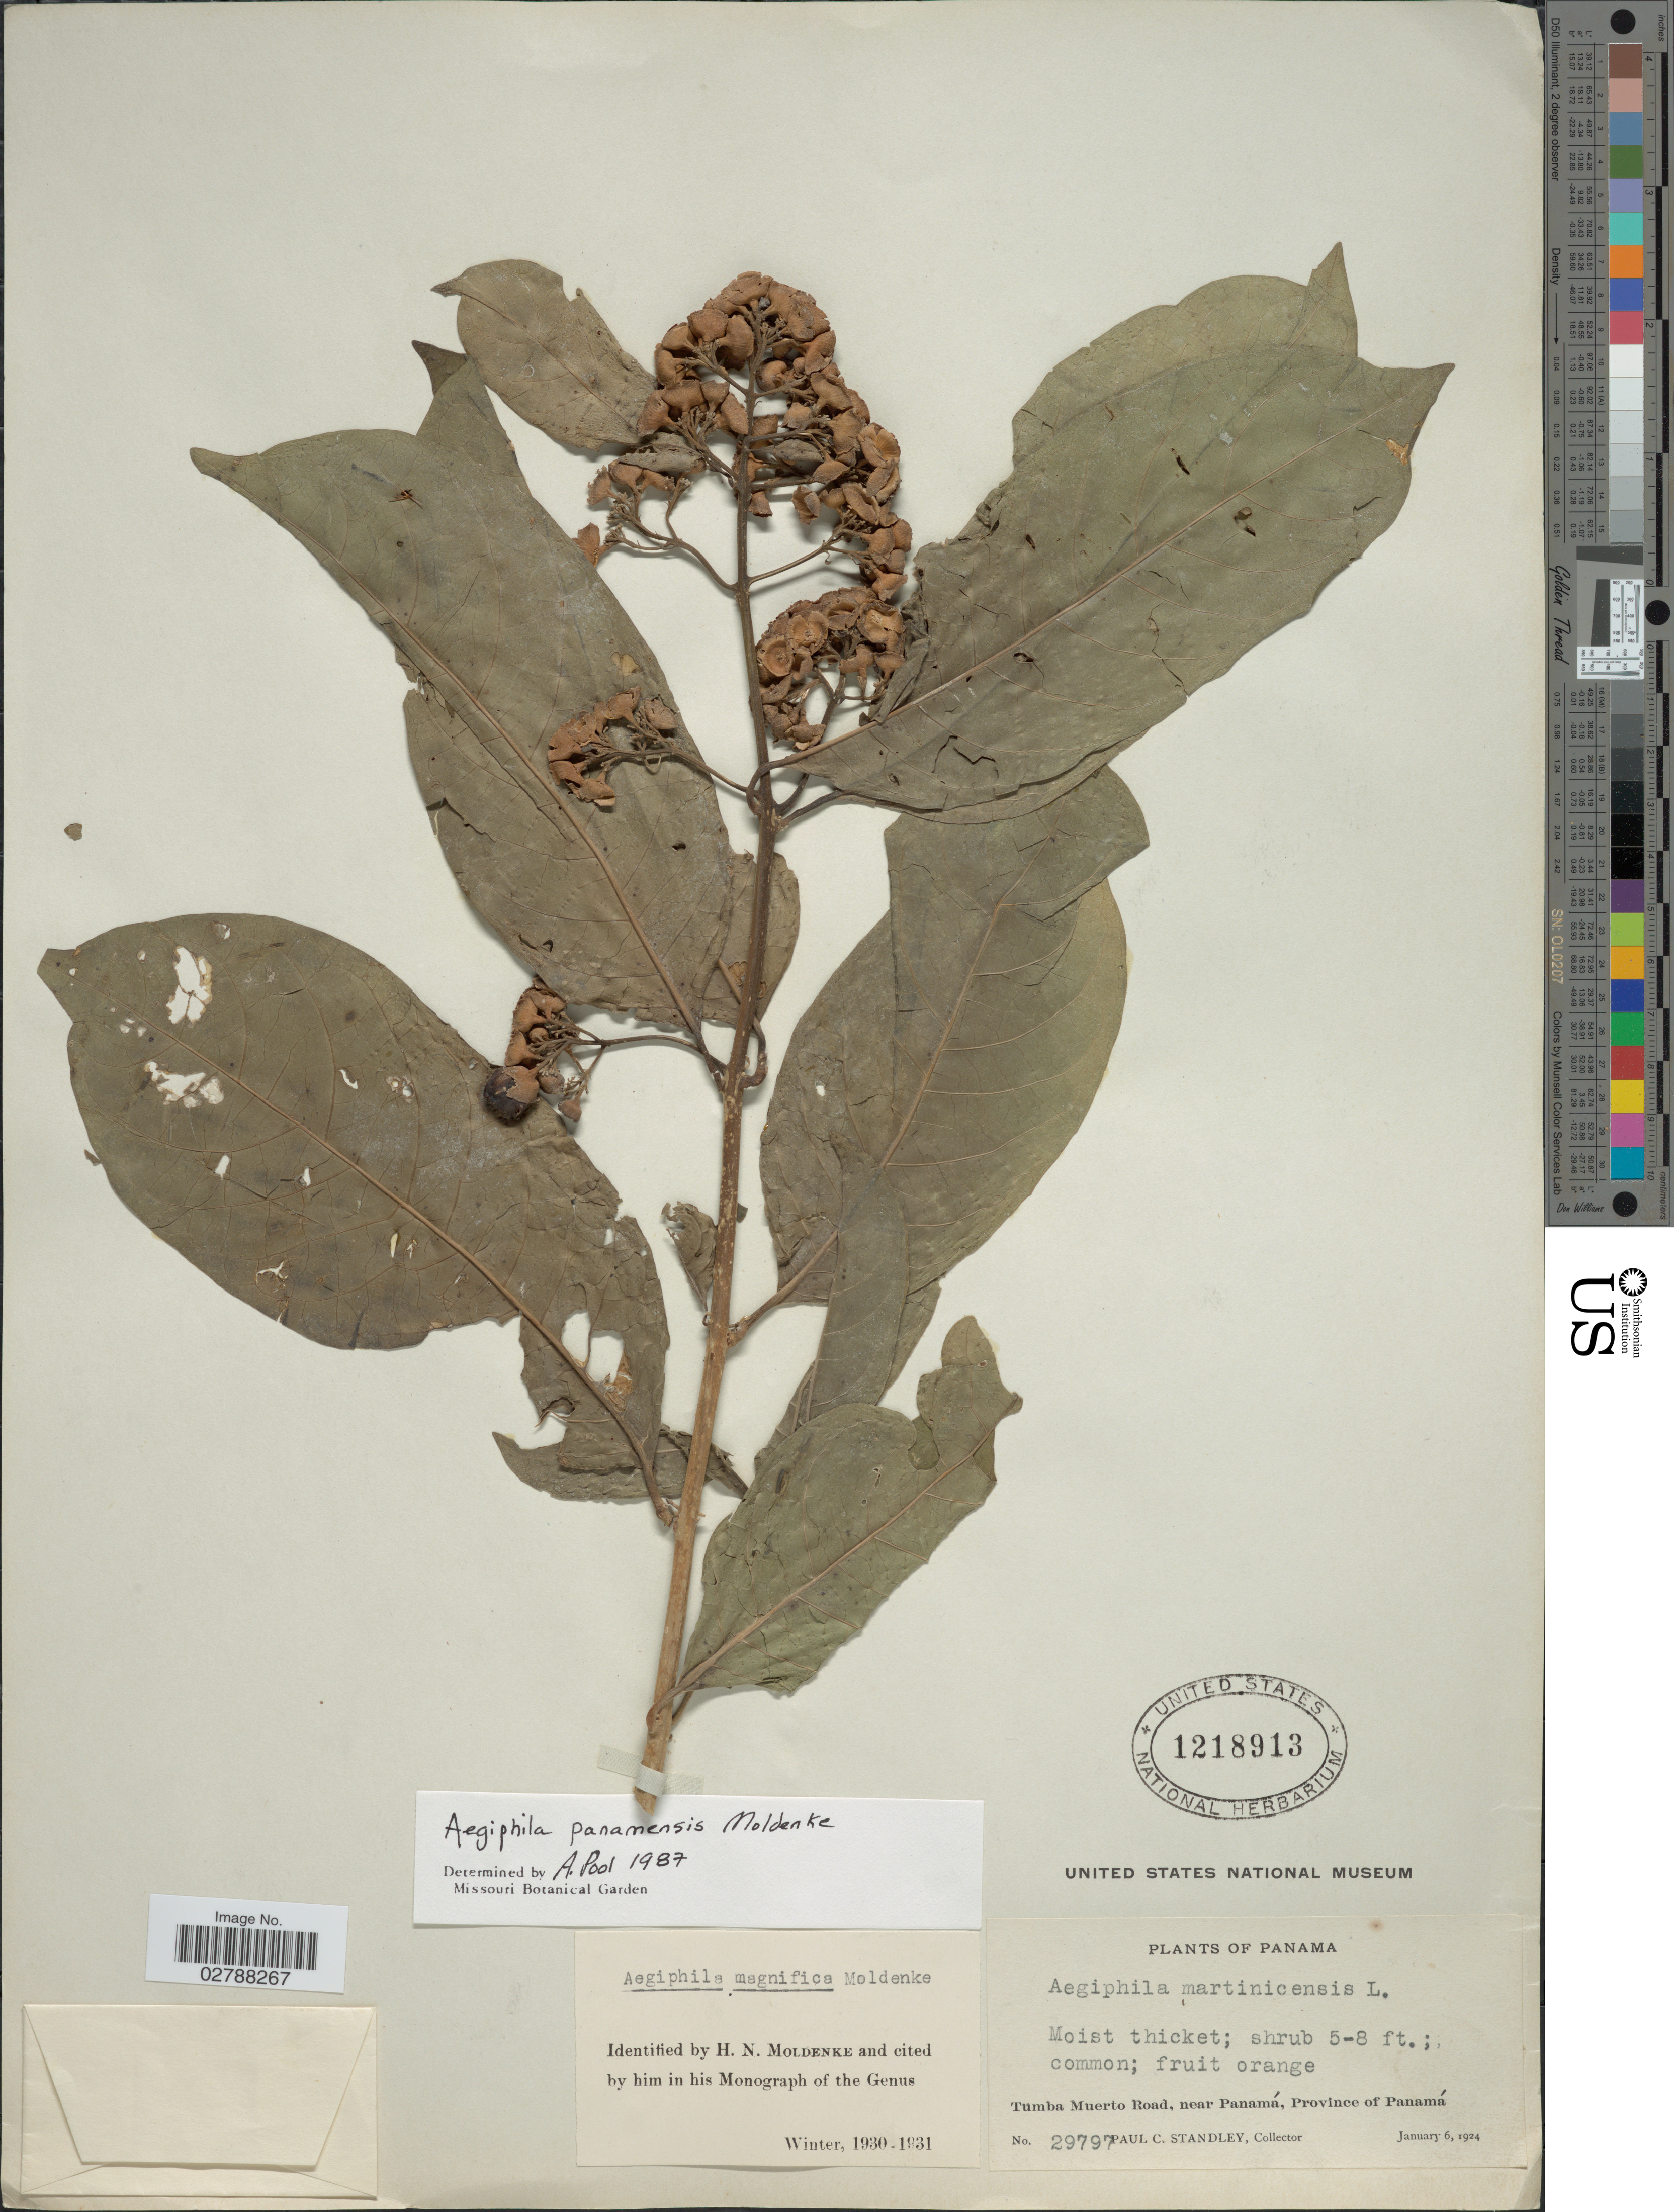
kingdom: Plantae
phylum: Tracheophyta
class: Magnoliopsida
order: Lamiales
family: Lamiaceae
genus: Aegiphila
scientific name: Aegiphila panamensis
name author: Moldenke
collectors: P. C. Standley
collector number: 29797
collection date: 1924-01-06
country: Panama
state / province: Panamá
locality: Tumba Muerto Road, near Panamá. Province of Panamá.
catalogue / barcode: US 1218913